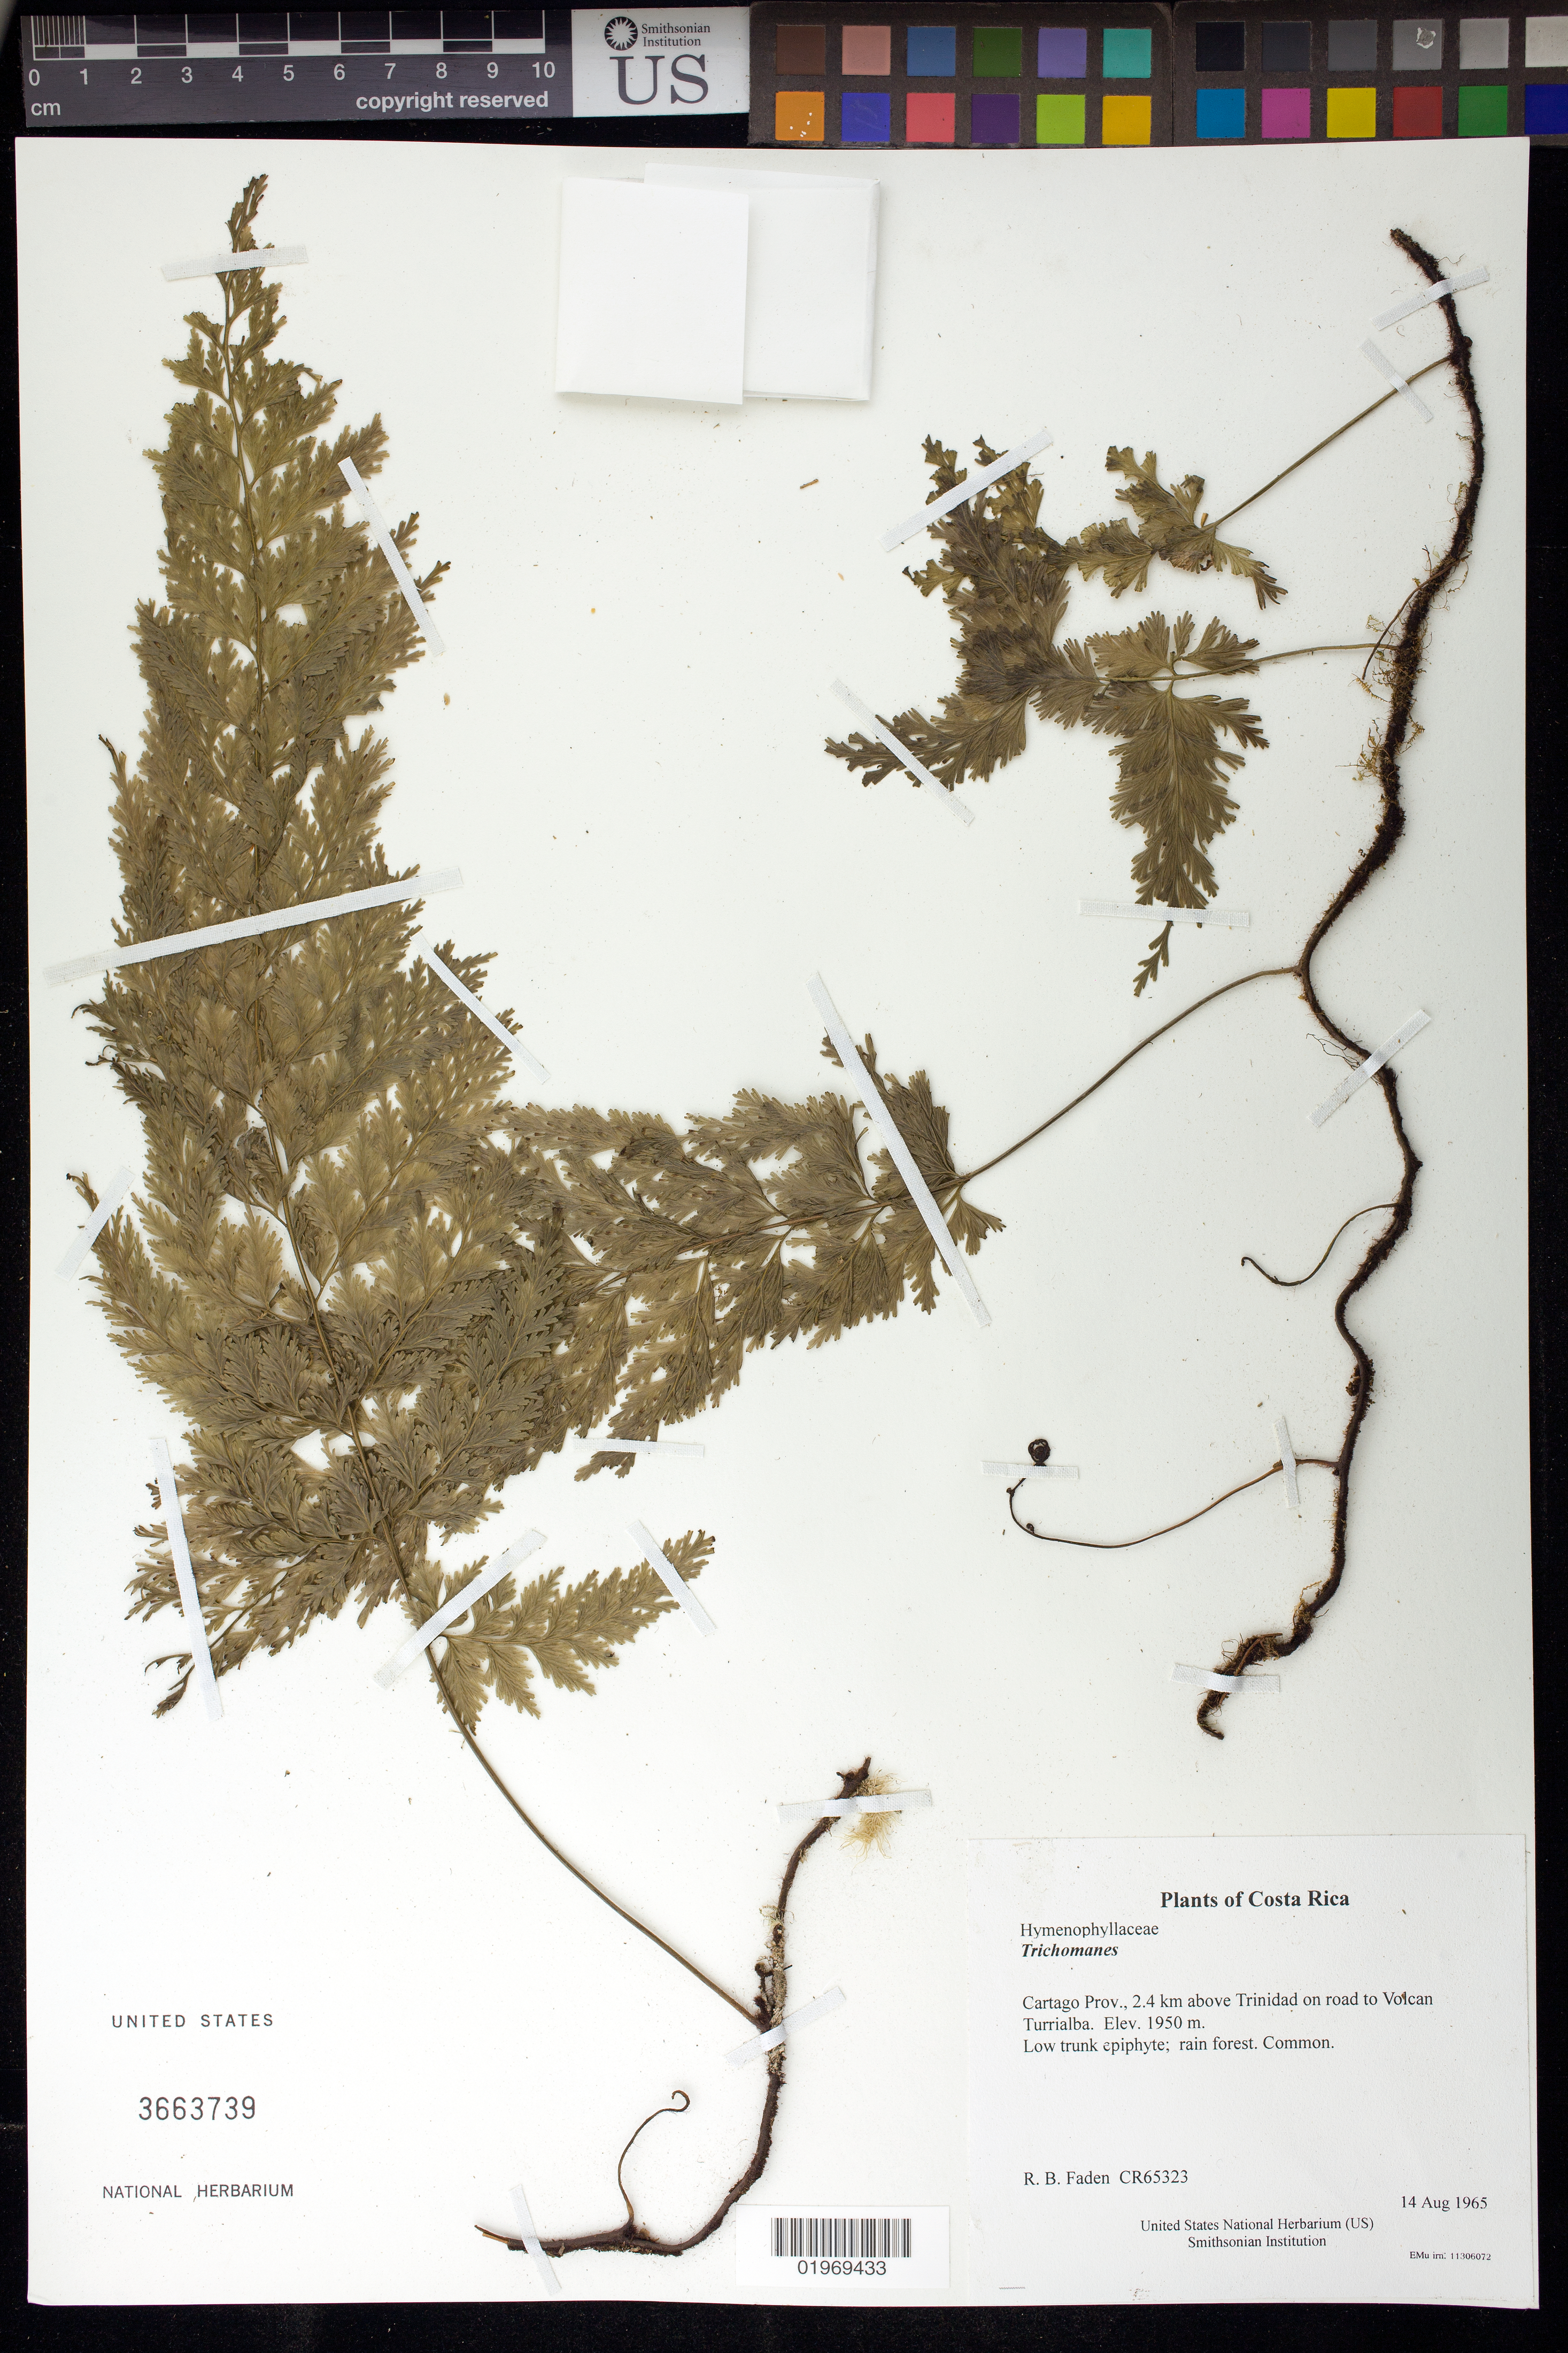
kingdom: Plantae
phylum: Tracheophyta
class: Polypodiopsida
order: Hymenophyllales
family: Hymenophyllaceae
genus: Trichomanes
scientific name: Trichomanes sp.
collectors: R. B. Faden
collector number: CR65323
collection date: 1965-08-14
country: Costa Rica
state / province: Cartago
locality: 2.4 km above Trinidad on road to Volcan Turrialba.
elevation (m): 1950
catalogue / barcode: US 3663739